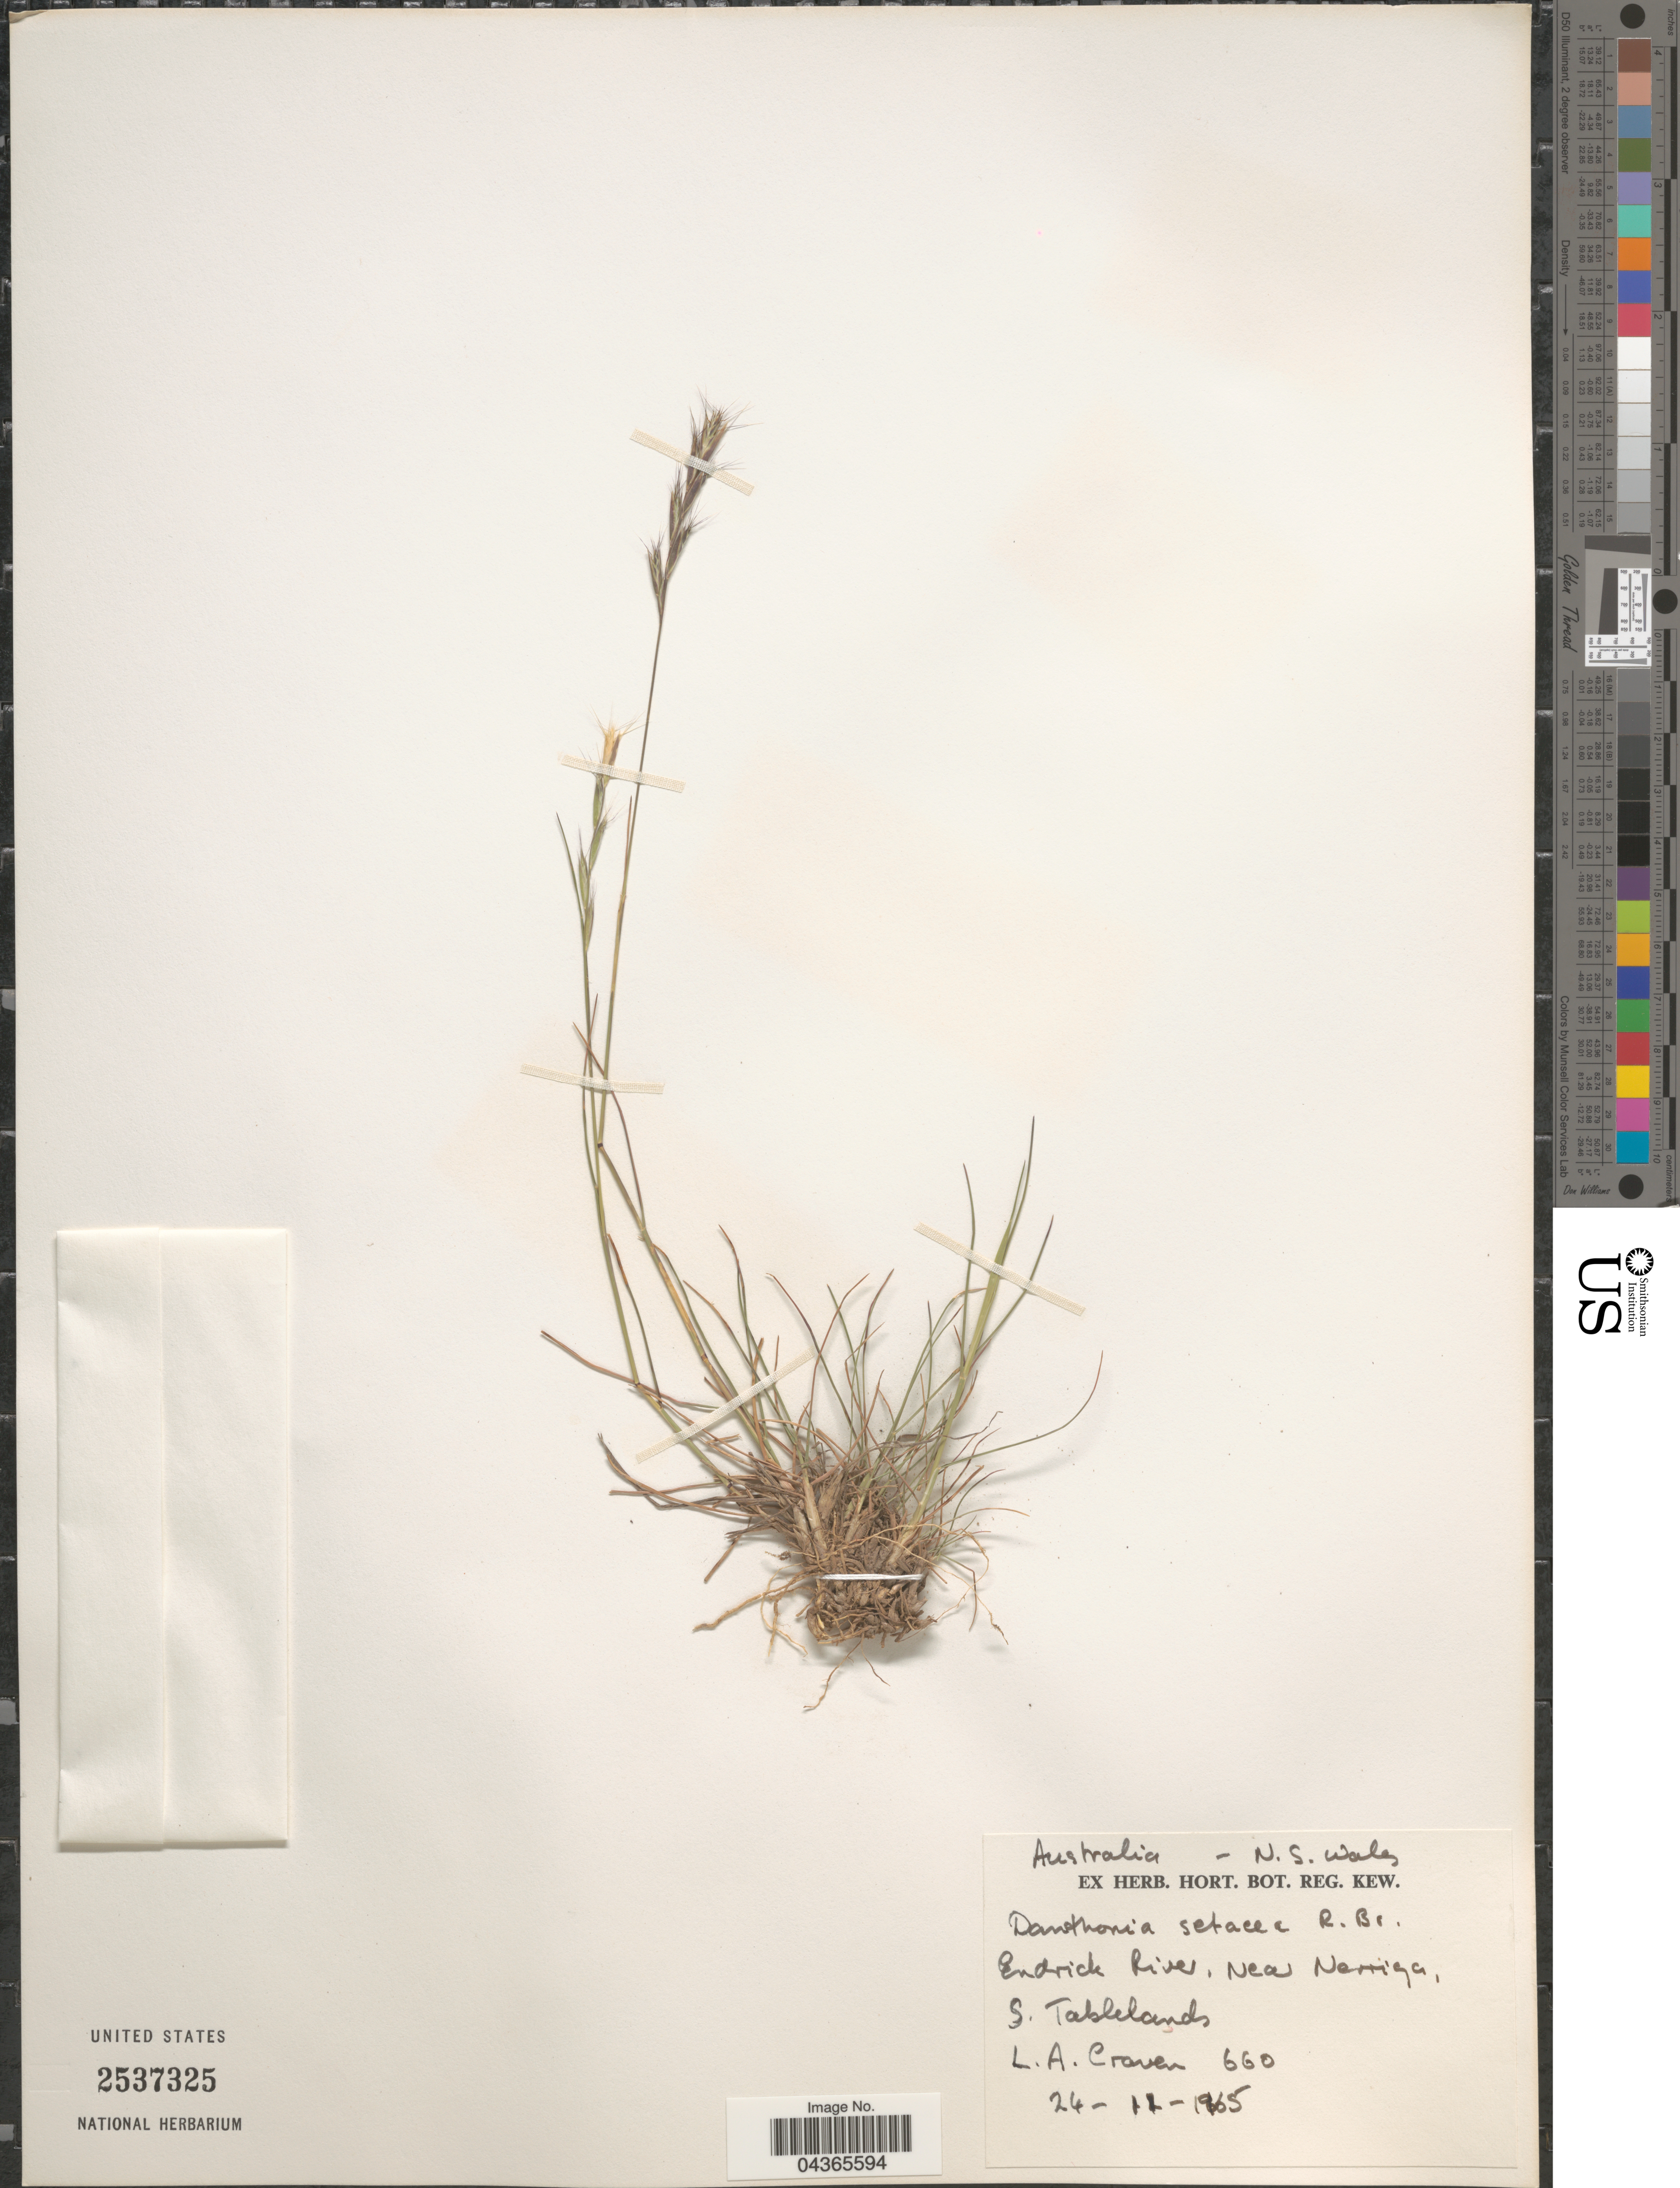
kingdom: Plantae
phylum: Tracheophyta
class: Liliopsida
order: Poales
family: Poaceae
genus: Rytidosperma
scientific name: Rytidosperma setaceum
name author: (R. Br.) Connor & Edgar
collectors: L. A. Craven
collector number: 660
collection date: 1965-11-24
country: Australia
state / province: New South Wales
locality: Endrick River, Near Nerriga, S. Tablelands.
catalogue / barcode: US 2537325